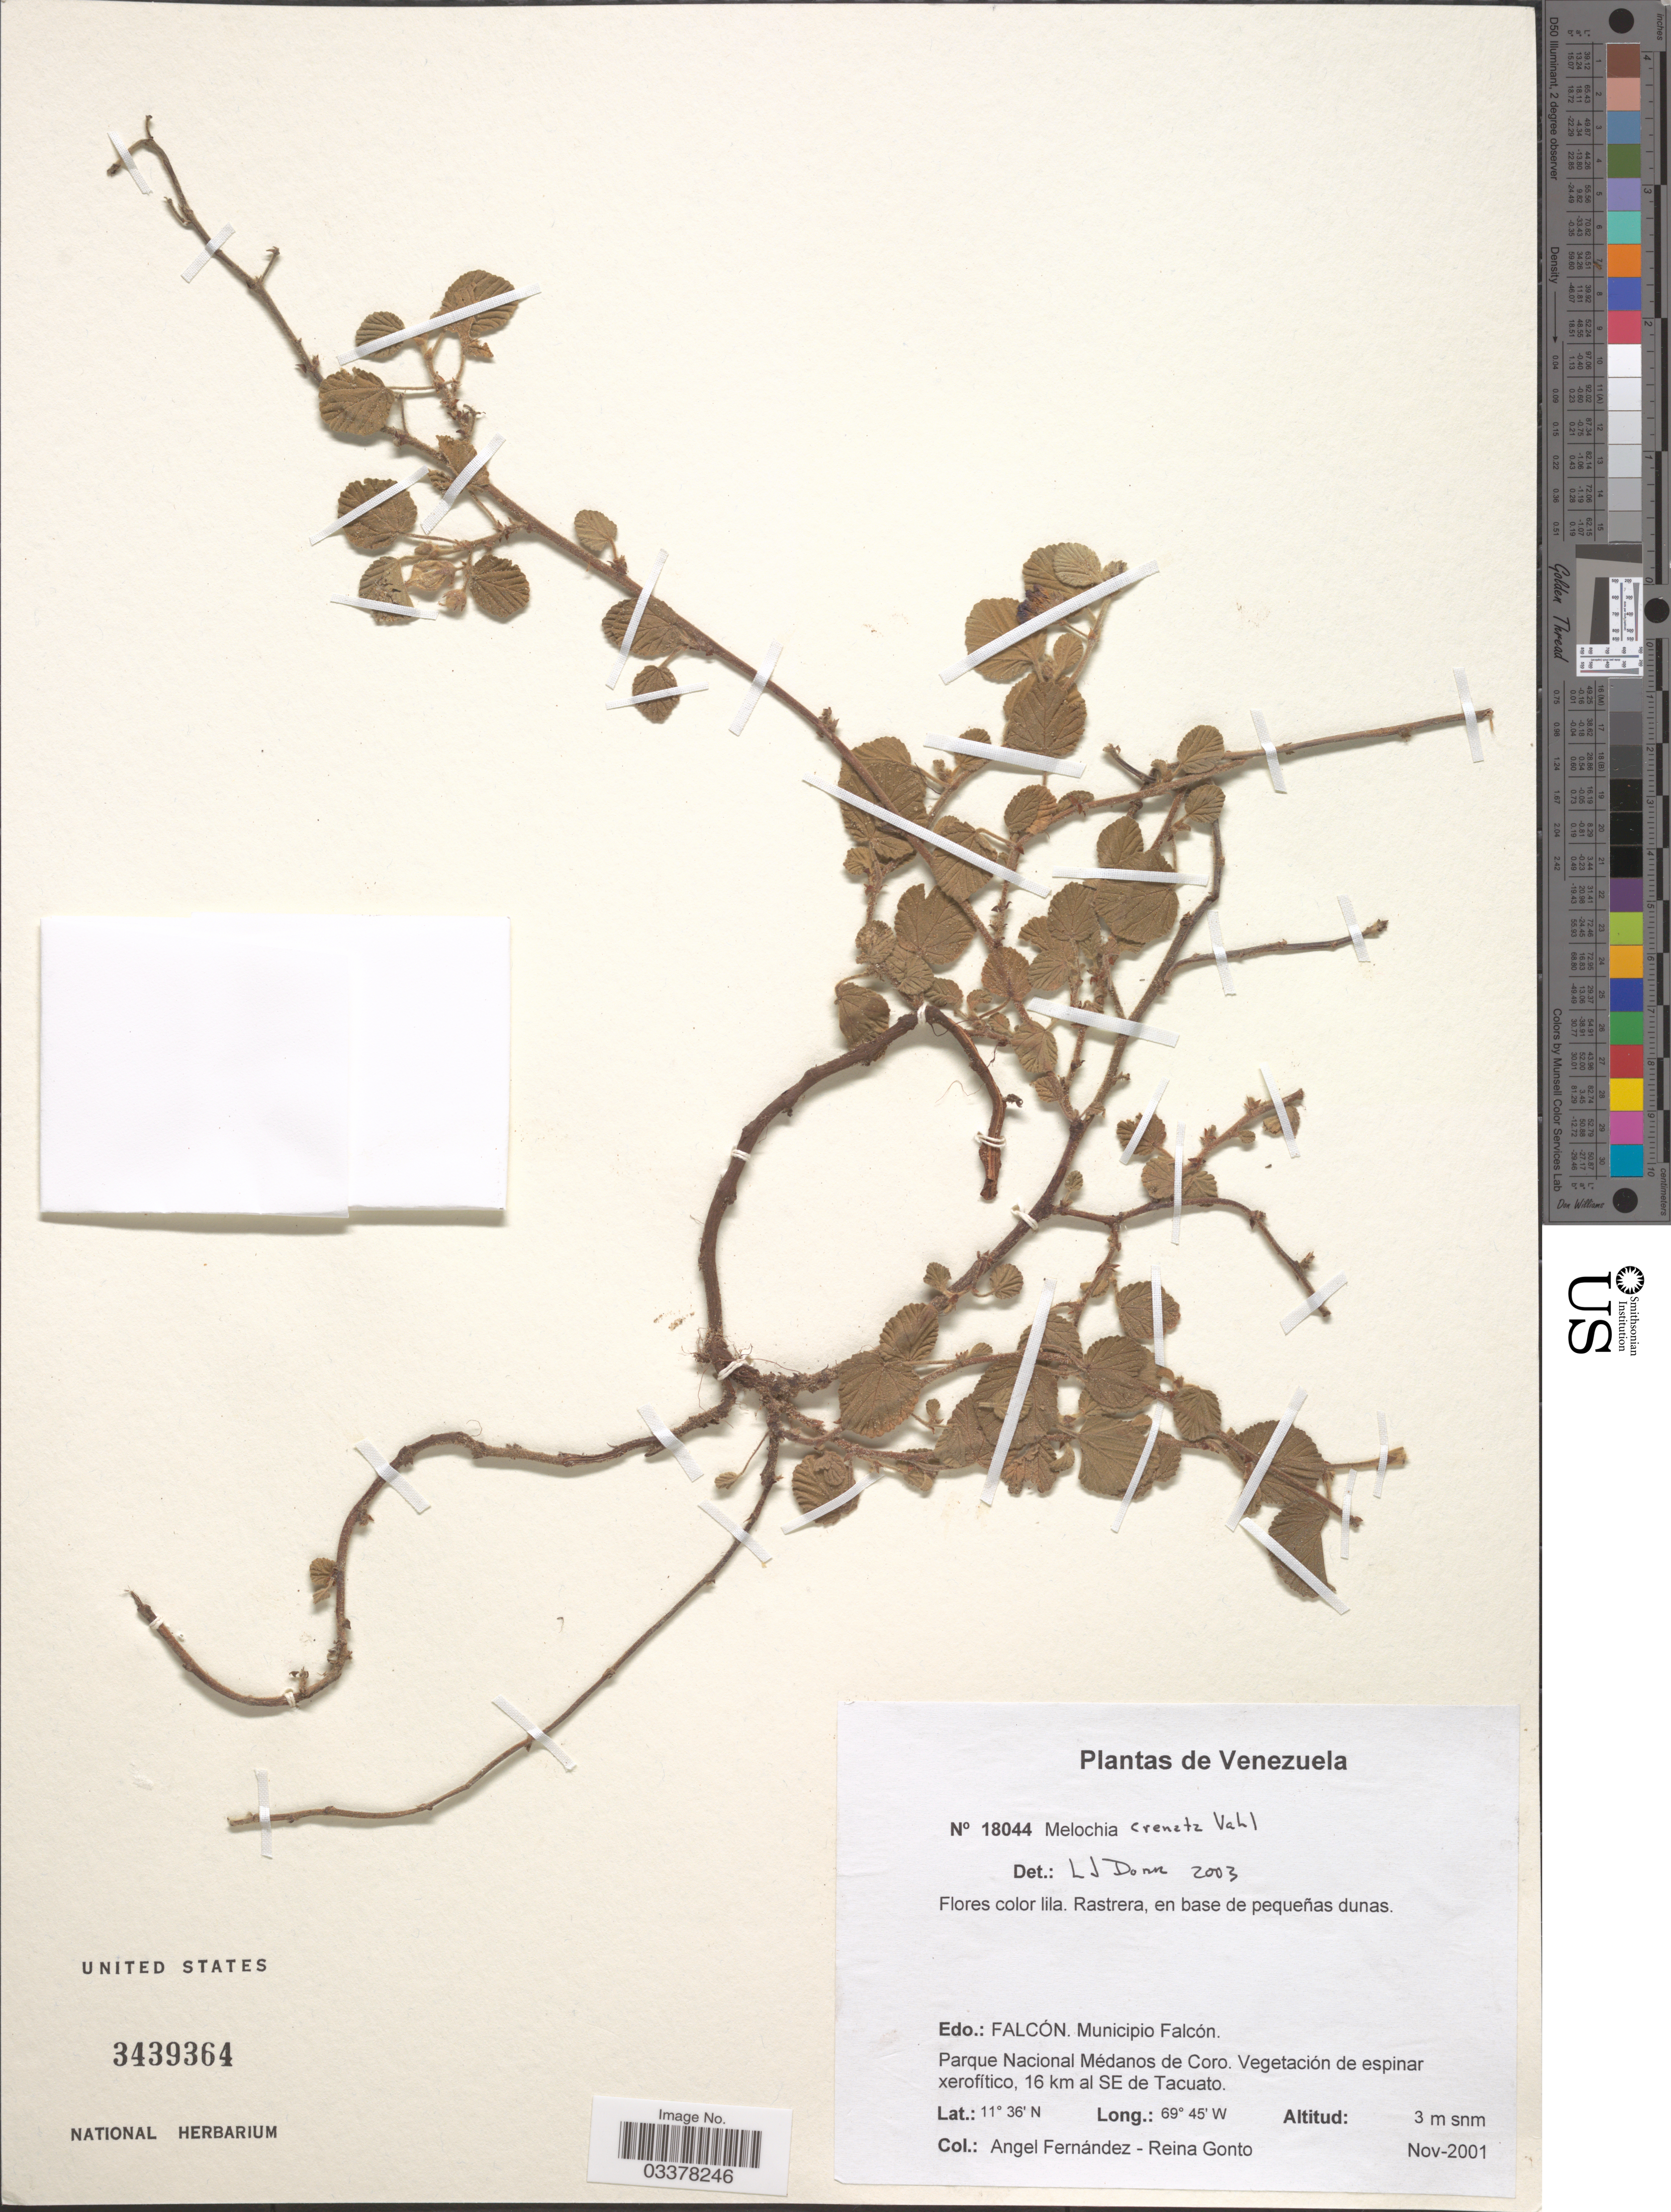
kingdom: Plantae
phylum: Tracheophyta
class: Magnoliopsida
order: Malvales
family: Malvaceae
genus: Melochia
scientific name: Melochia crenata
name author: Vahl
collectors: Á. Fernández & R. Gonto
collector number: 18044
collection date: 2001-11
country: Venezuela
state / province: Falcón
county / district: Falcón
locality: Municipio Falcón. Parque Nacional Médanos de Coro. Vegetación de espinar xerofítico, 16 km al SE de Tacuato.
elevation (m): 3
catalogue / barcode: US 3439364